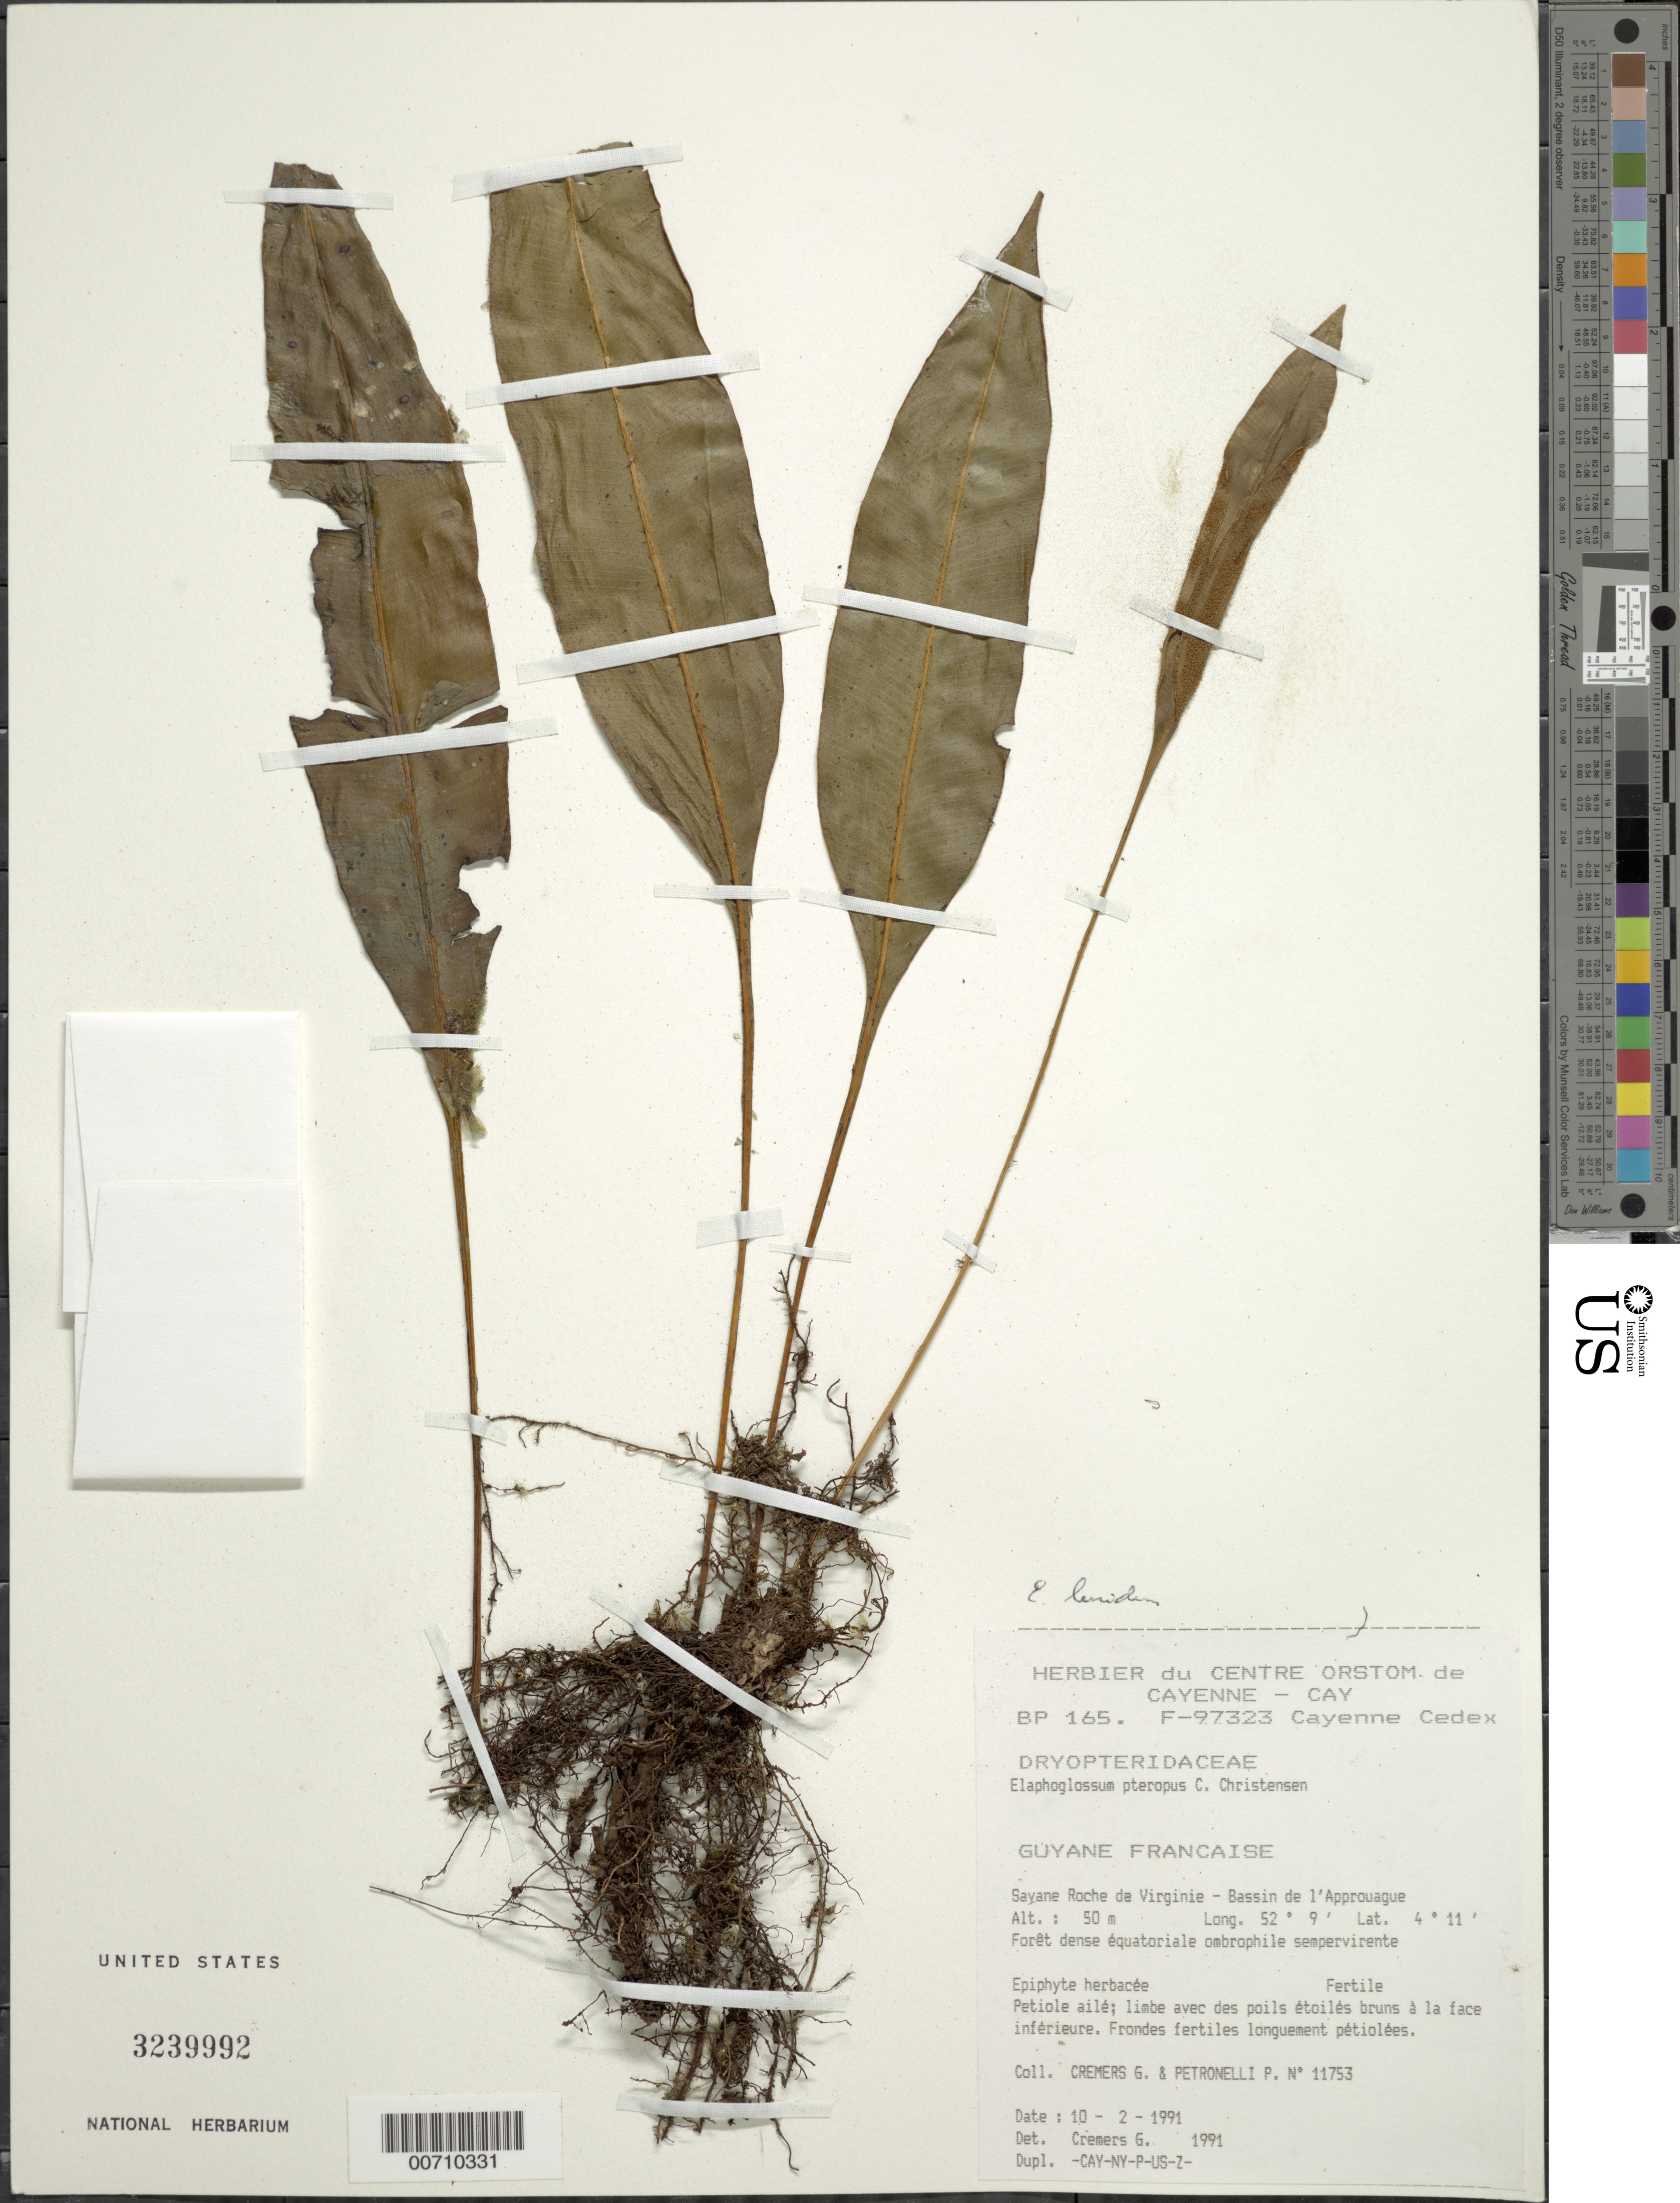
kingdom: Plantae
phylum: Tracheophyta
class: Polypodiopsida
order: Polypodiales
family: Dryopteridaceae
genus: Elaphoglossum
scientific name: Elaphoglossum luridum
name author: (Fée) Christ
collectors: G. Cremers & P. Petronelli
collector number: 11753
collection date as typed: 10-Feb-91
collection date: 1991-02-10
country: French Guiana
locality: Savane Roche de Virginie, Bassin de l'Approuague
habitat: Forêt dense équatoriale ombrophile sempervirente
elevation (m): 50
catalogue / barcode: US 3239992